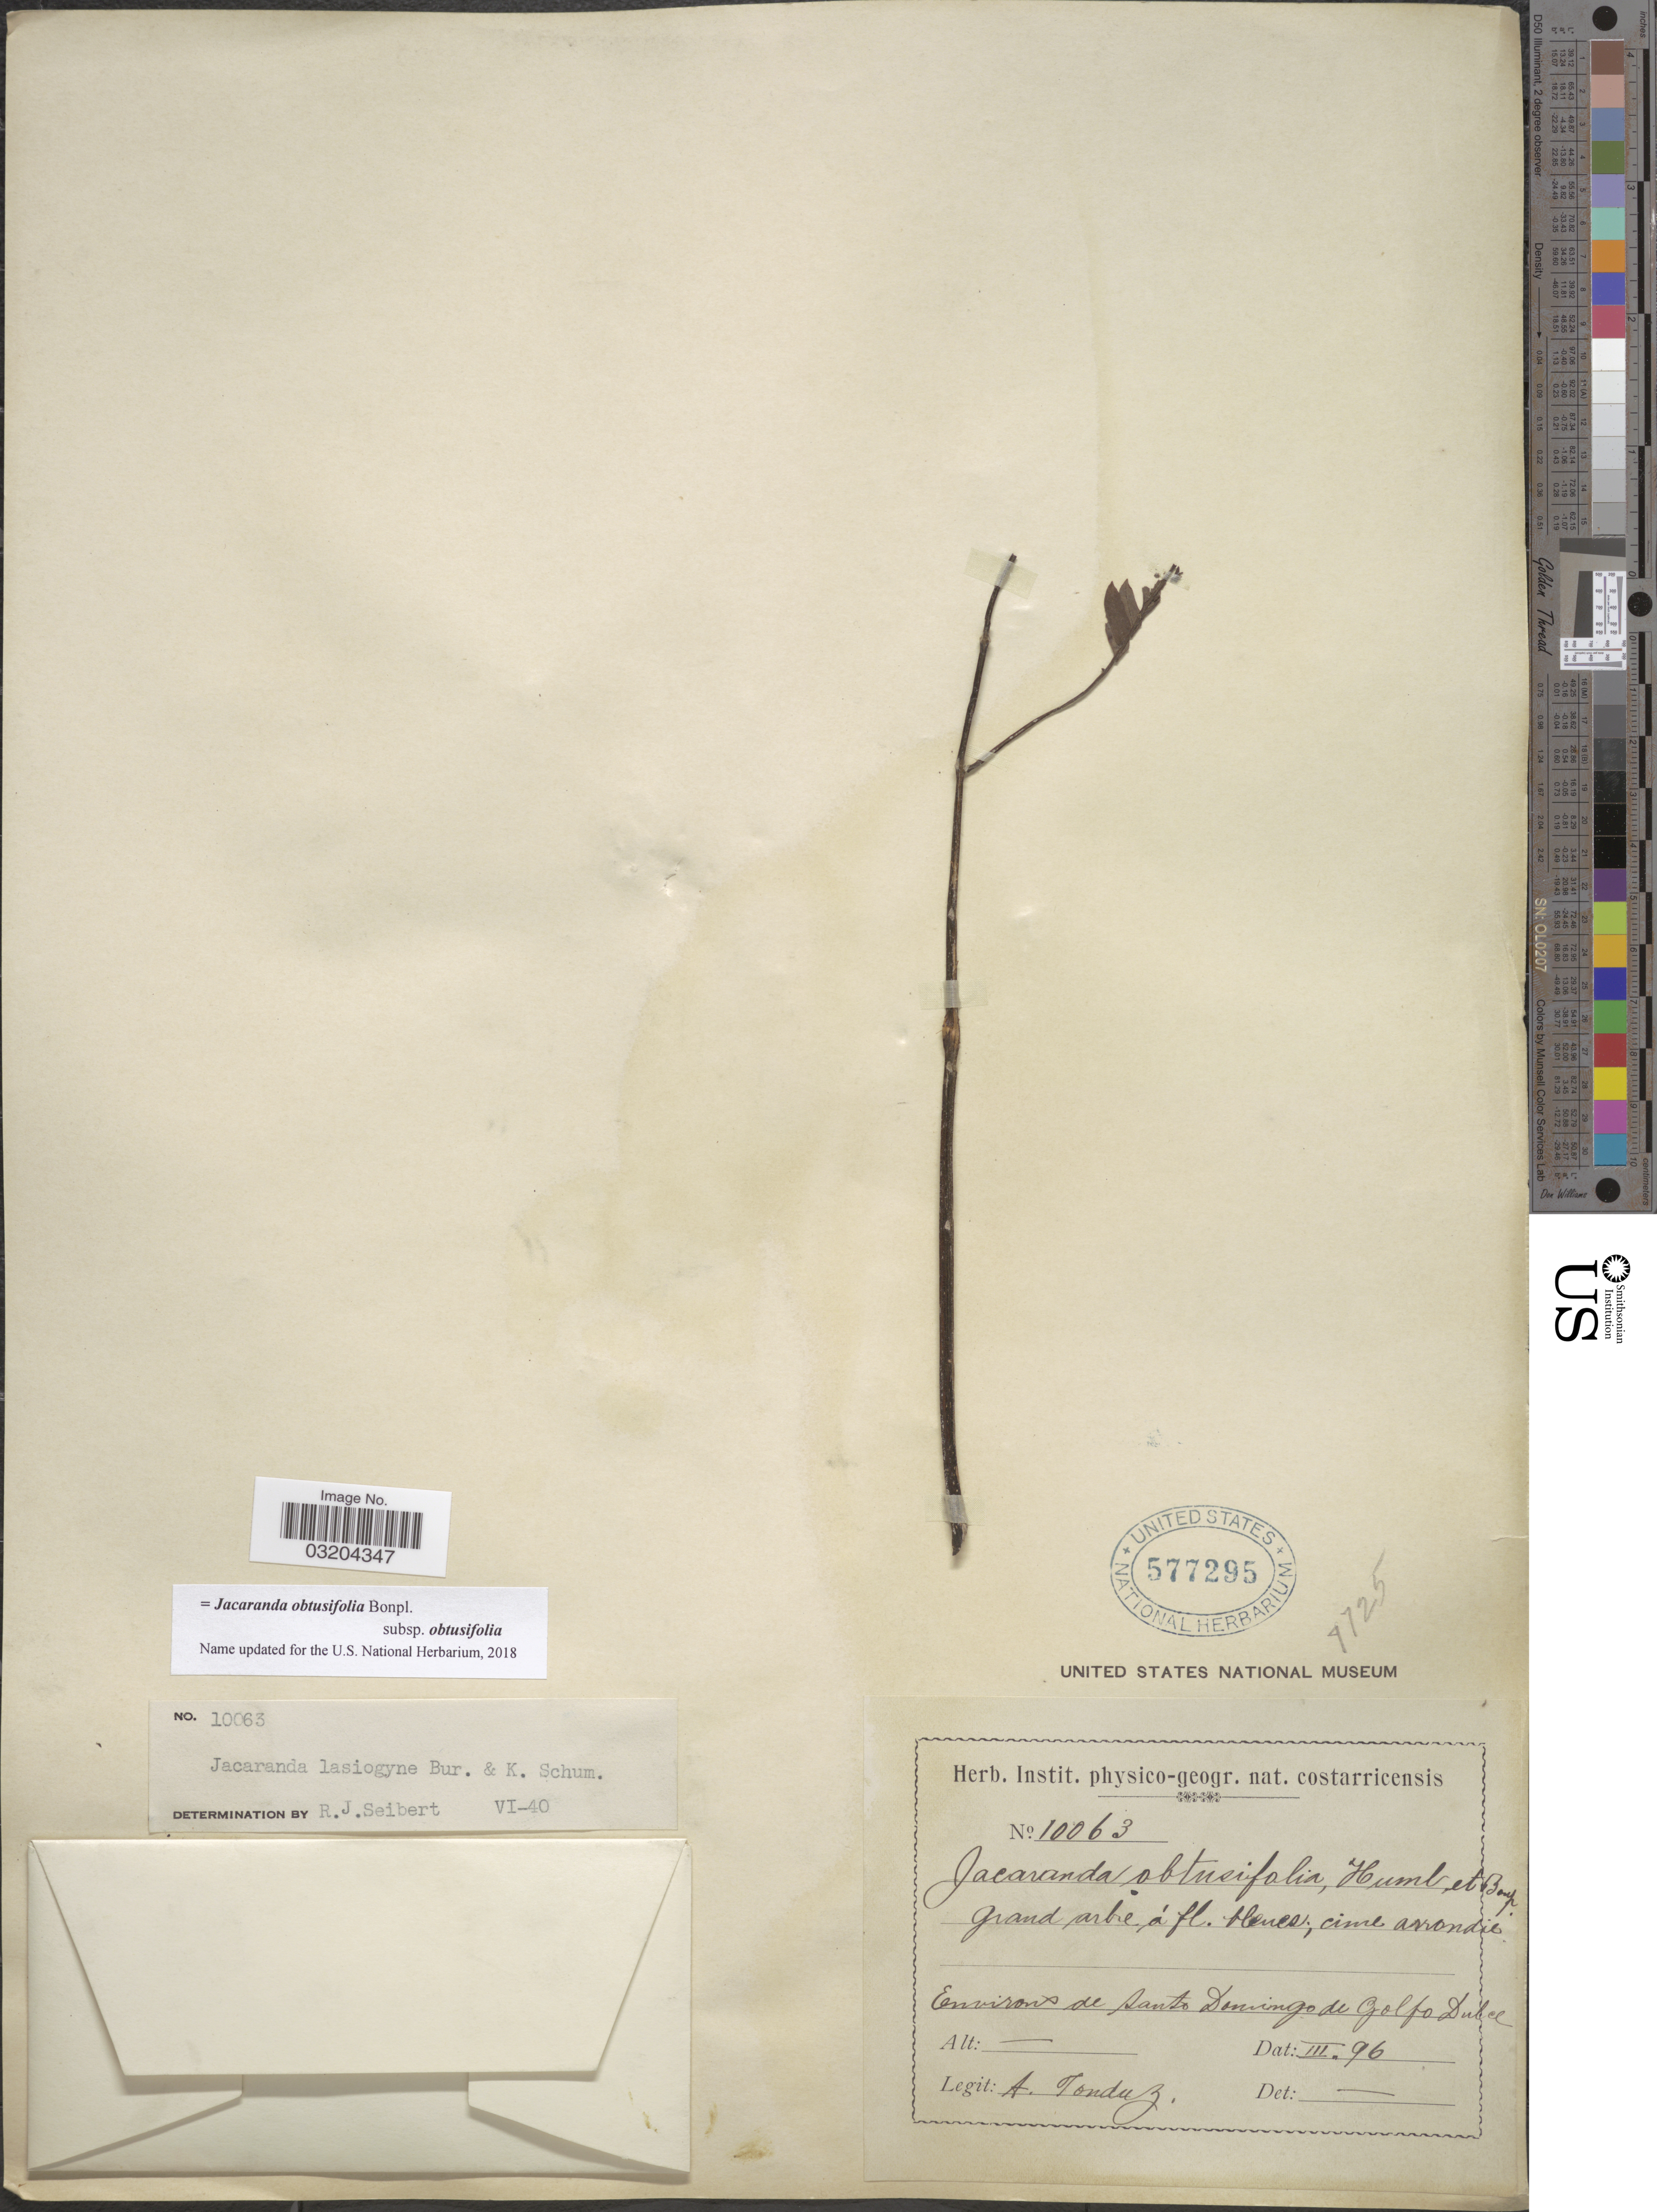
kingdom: Plantae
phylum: Tracheophyta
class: Magnoliopsida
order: Lamiales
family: Bignoniaceae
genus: Jacaranda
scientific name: Jacaranda obtusifolia subsp. obtusifolia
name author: Bonpl.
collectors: A. Tonduz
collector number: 10063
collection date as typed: Transcribed d/m/y: /3/96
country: Costa Rica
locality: Environs de Santo Domingo de Golfo Dulce.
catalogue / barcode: US 577295